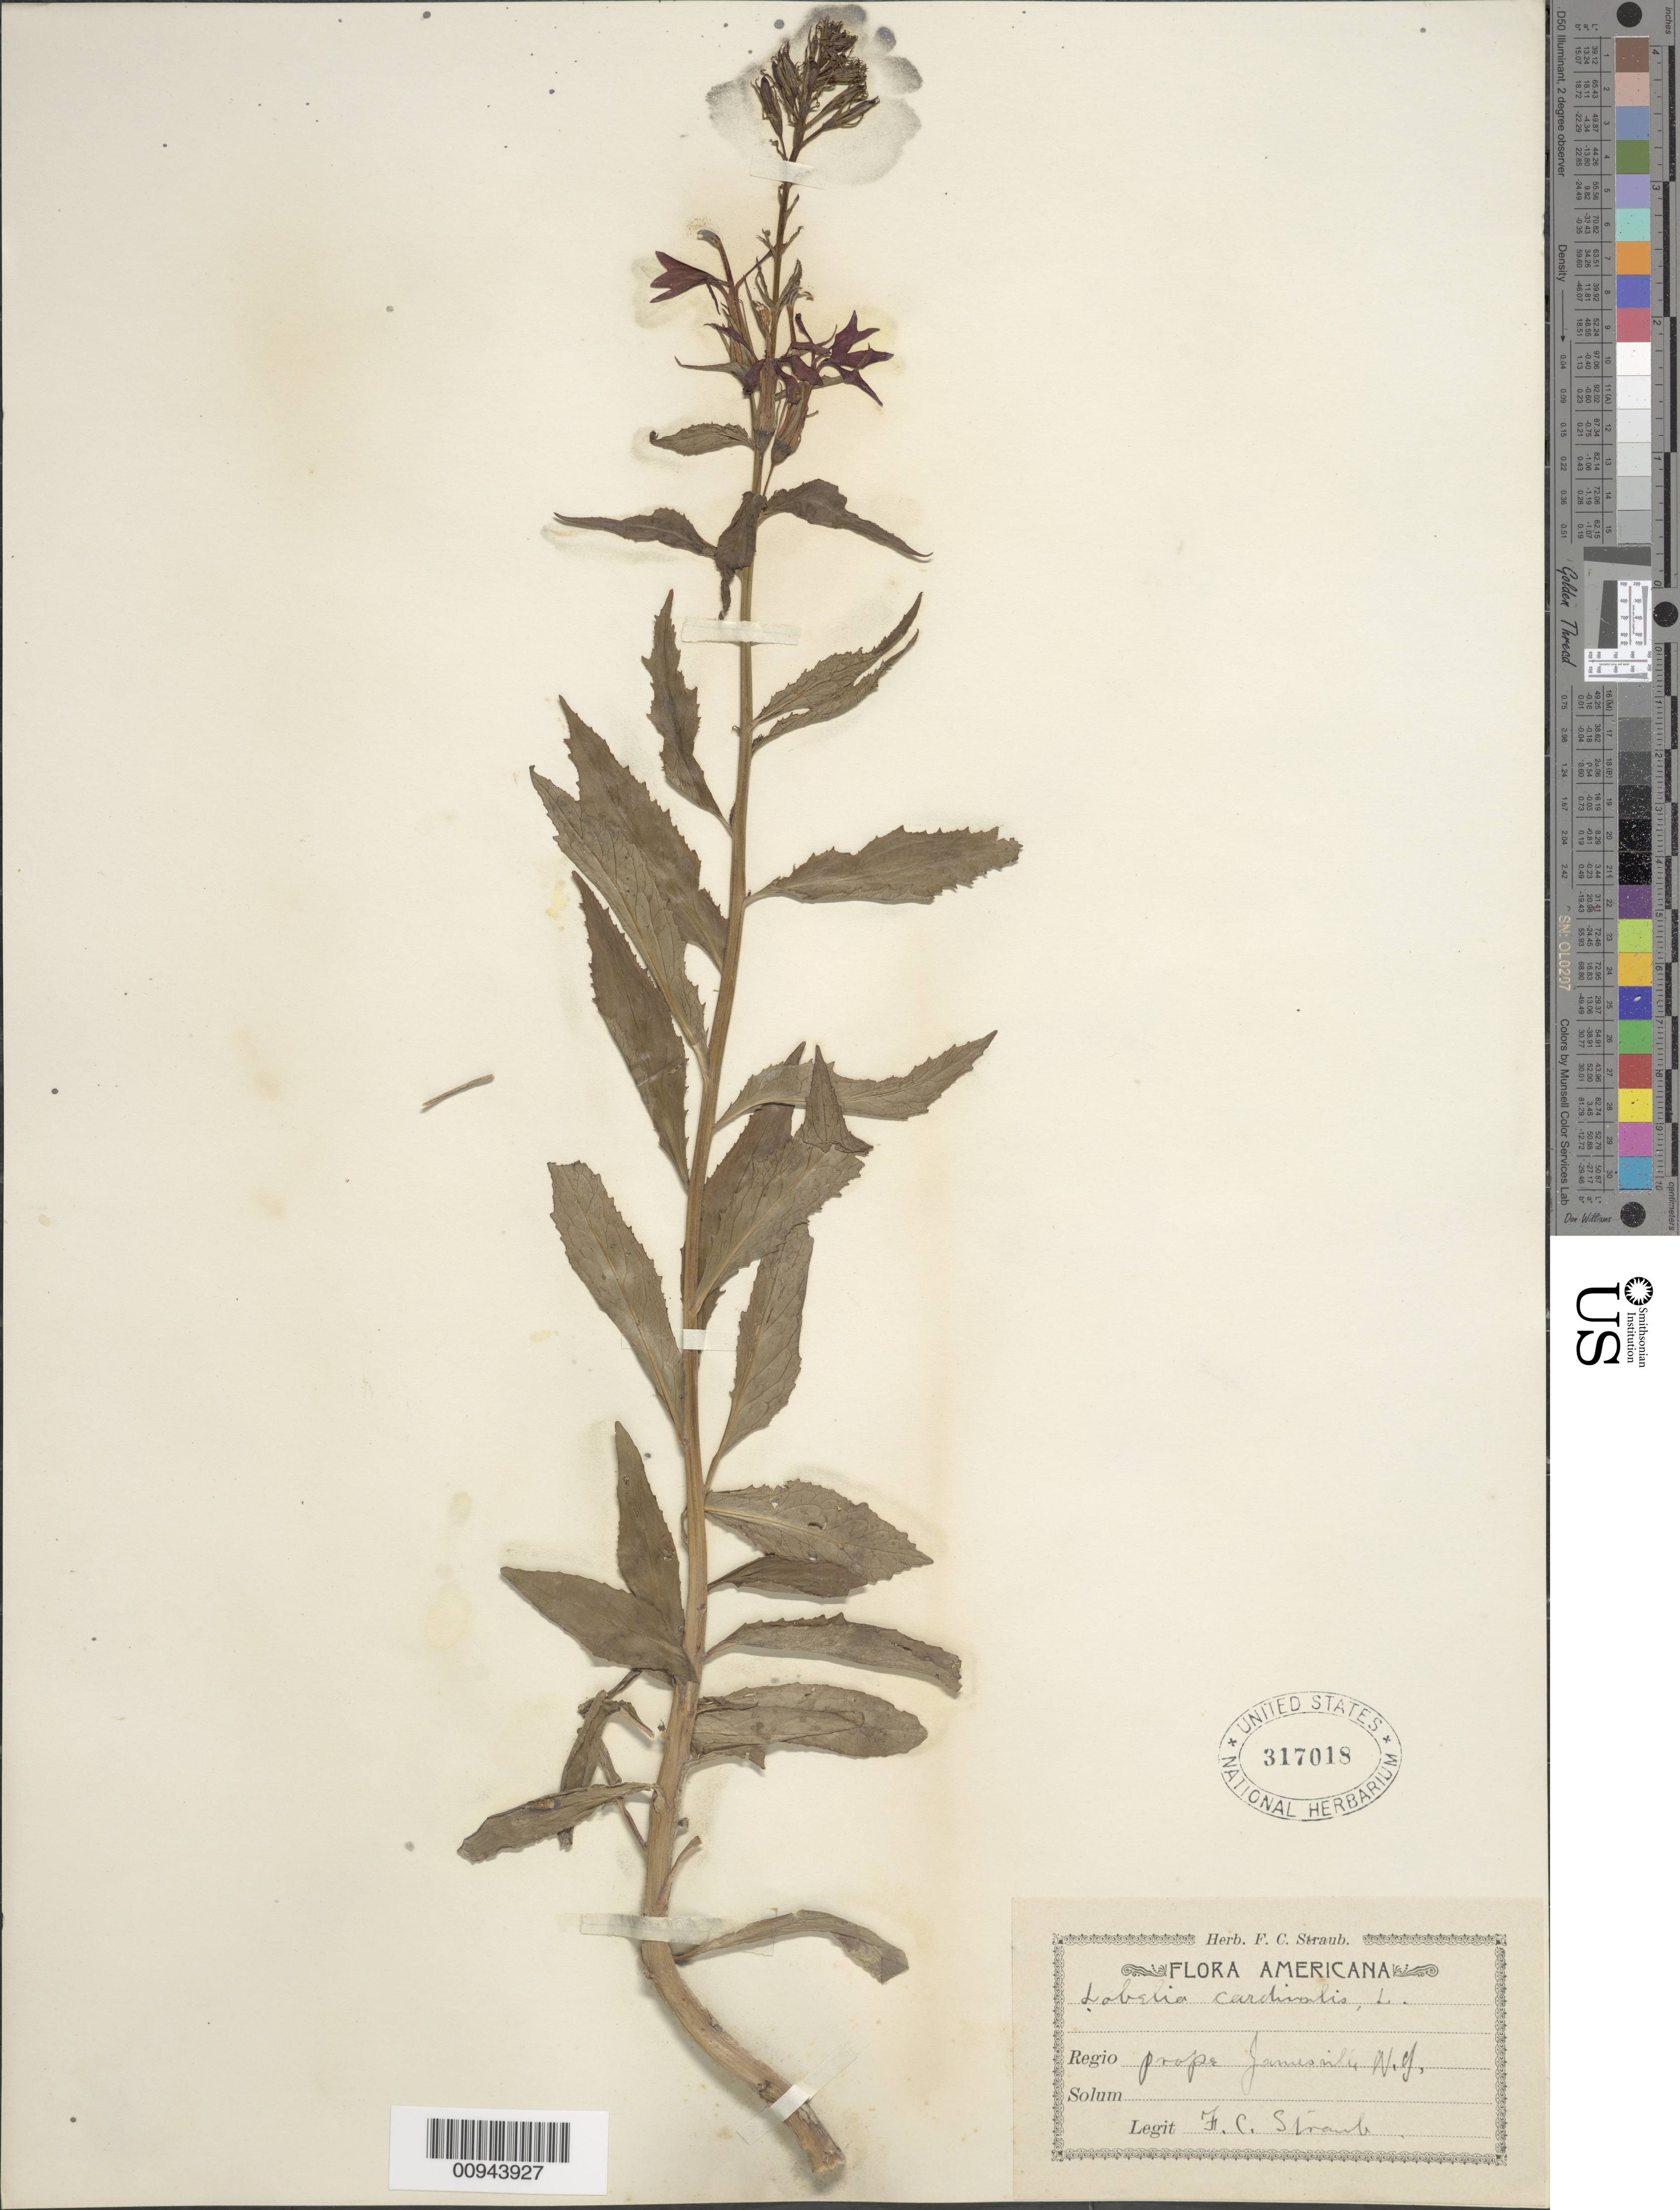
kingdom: Plantae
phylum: Tracheophyta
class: Magnoliopsida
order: Asterales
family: Campanulaceae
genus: Lobelia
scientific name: Lobelia cardinalis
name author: L.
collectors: F. Straub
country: United States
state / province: New York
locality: Jamesville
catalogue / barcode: US 317018